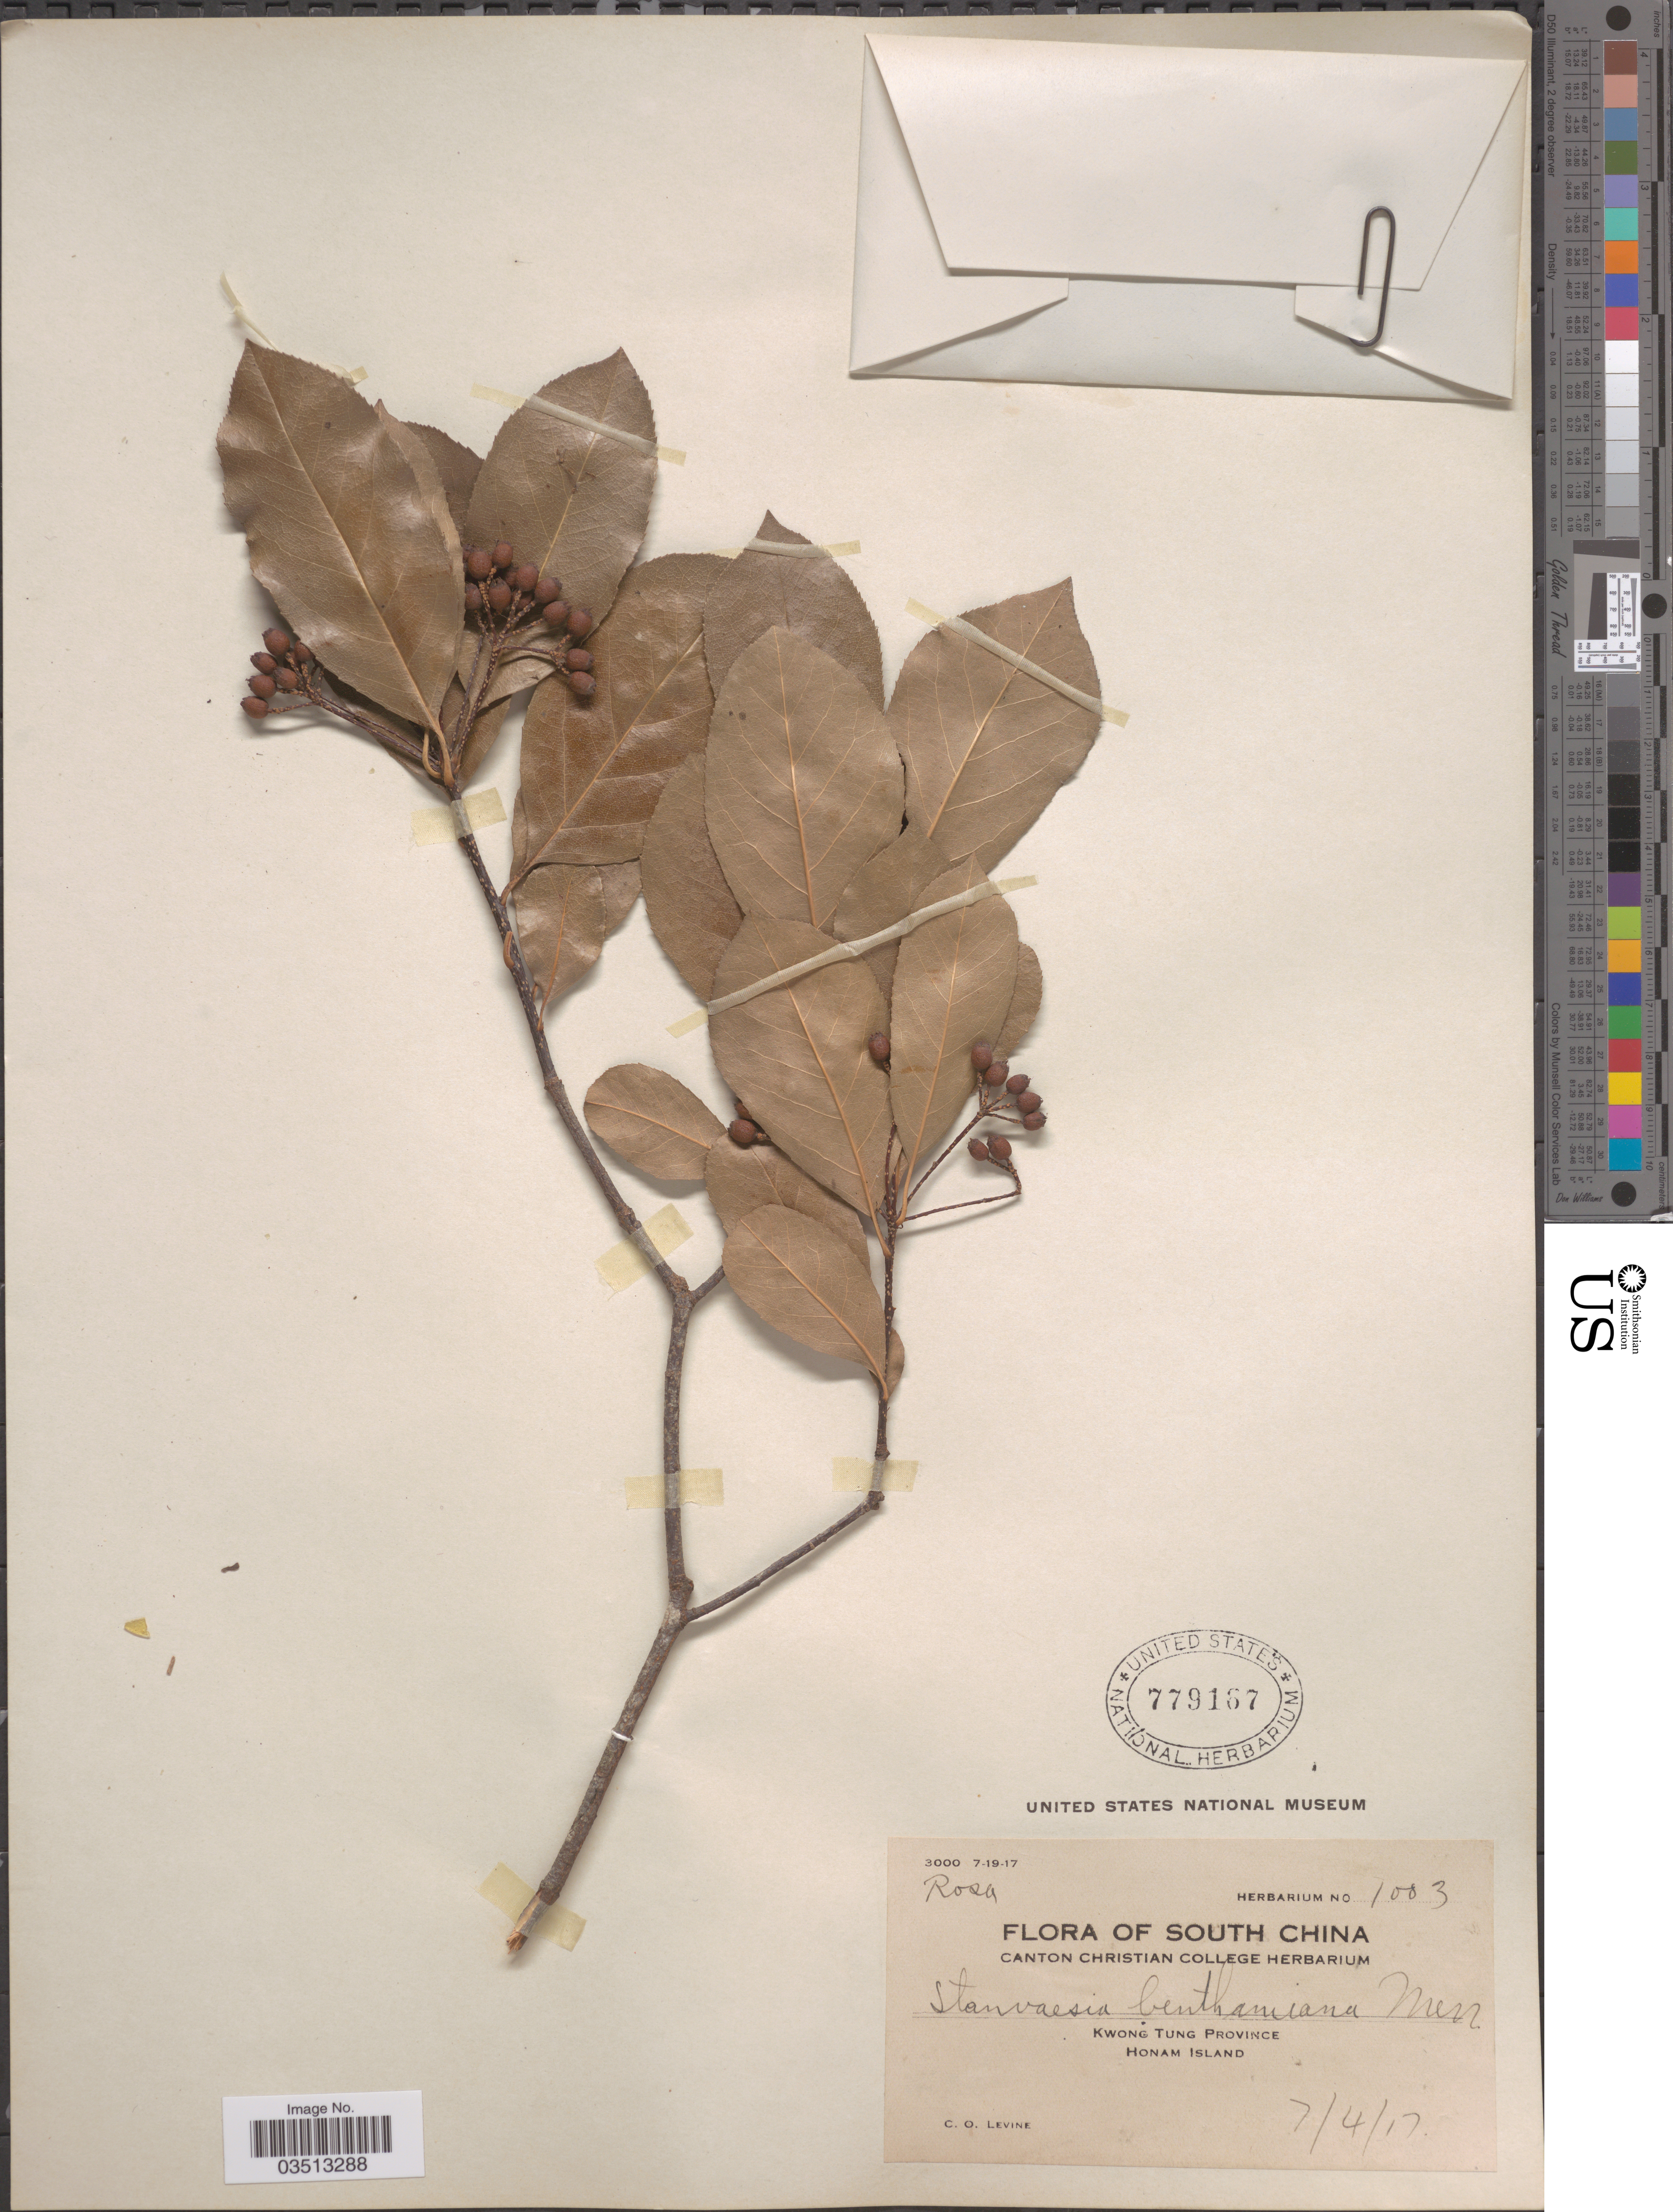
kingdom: Plantae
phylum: Tracheophyta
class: Magnoliopsida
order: Rosales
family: Rosaceae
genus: Stranvaesia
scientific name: Stranvaesia benthamiana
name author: (Hance) Merr.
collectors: C. O. Levine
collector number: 1003*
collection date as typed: Transcribed d/m/y: 7/4/17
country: China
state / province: Guangdong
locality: Kwong Tung Province. Honam Island.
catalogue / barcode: US 779167